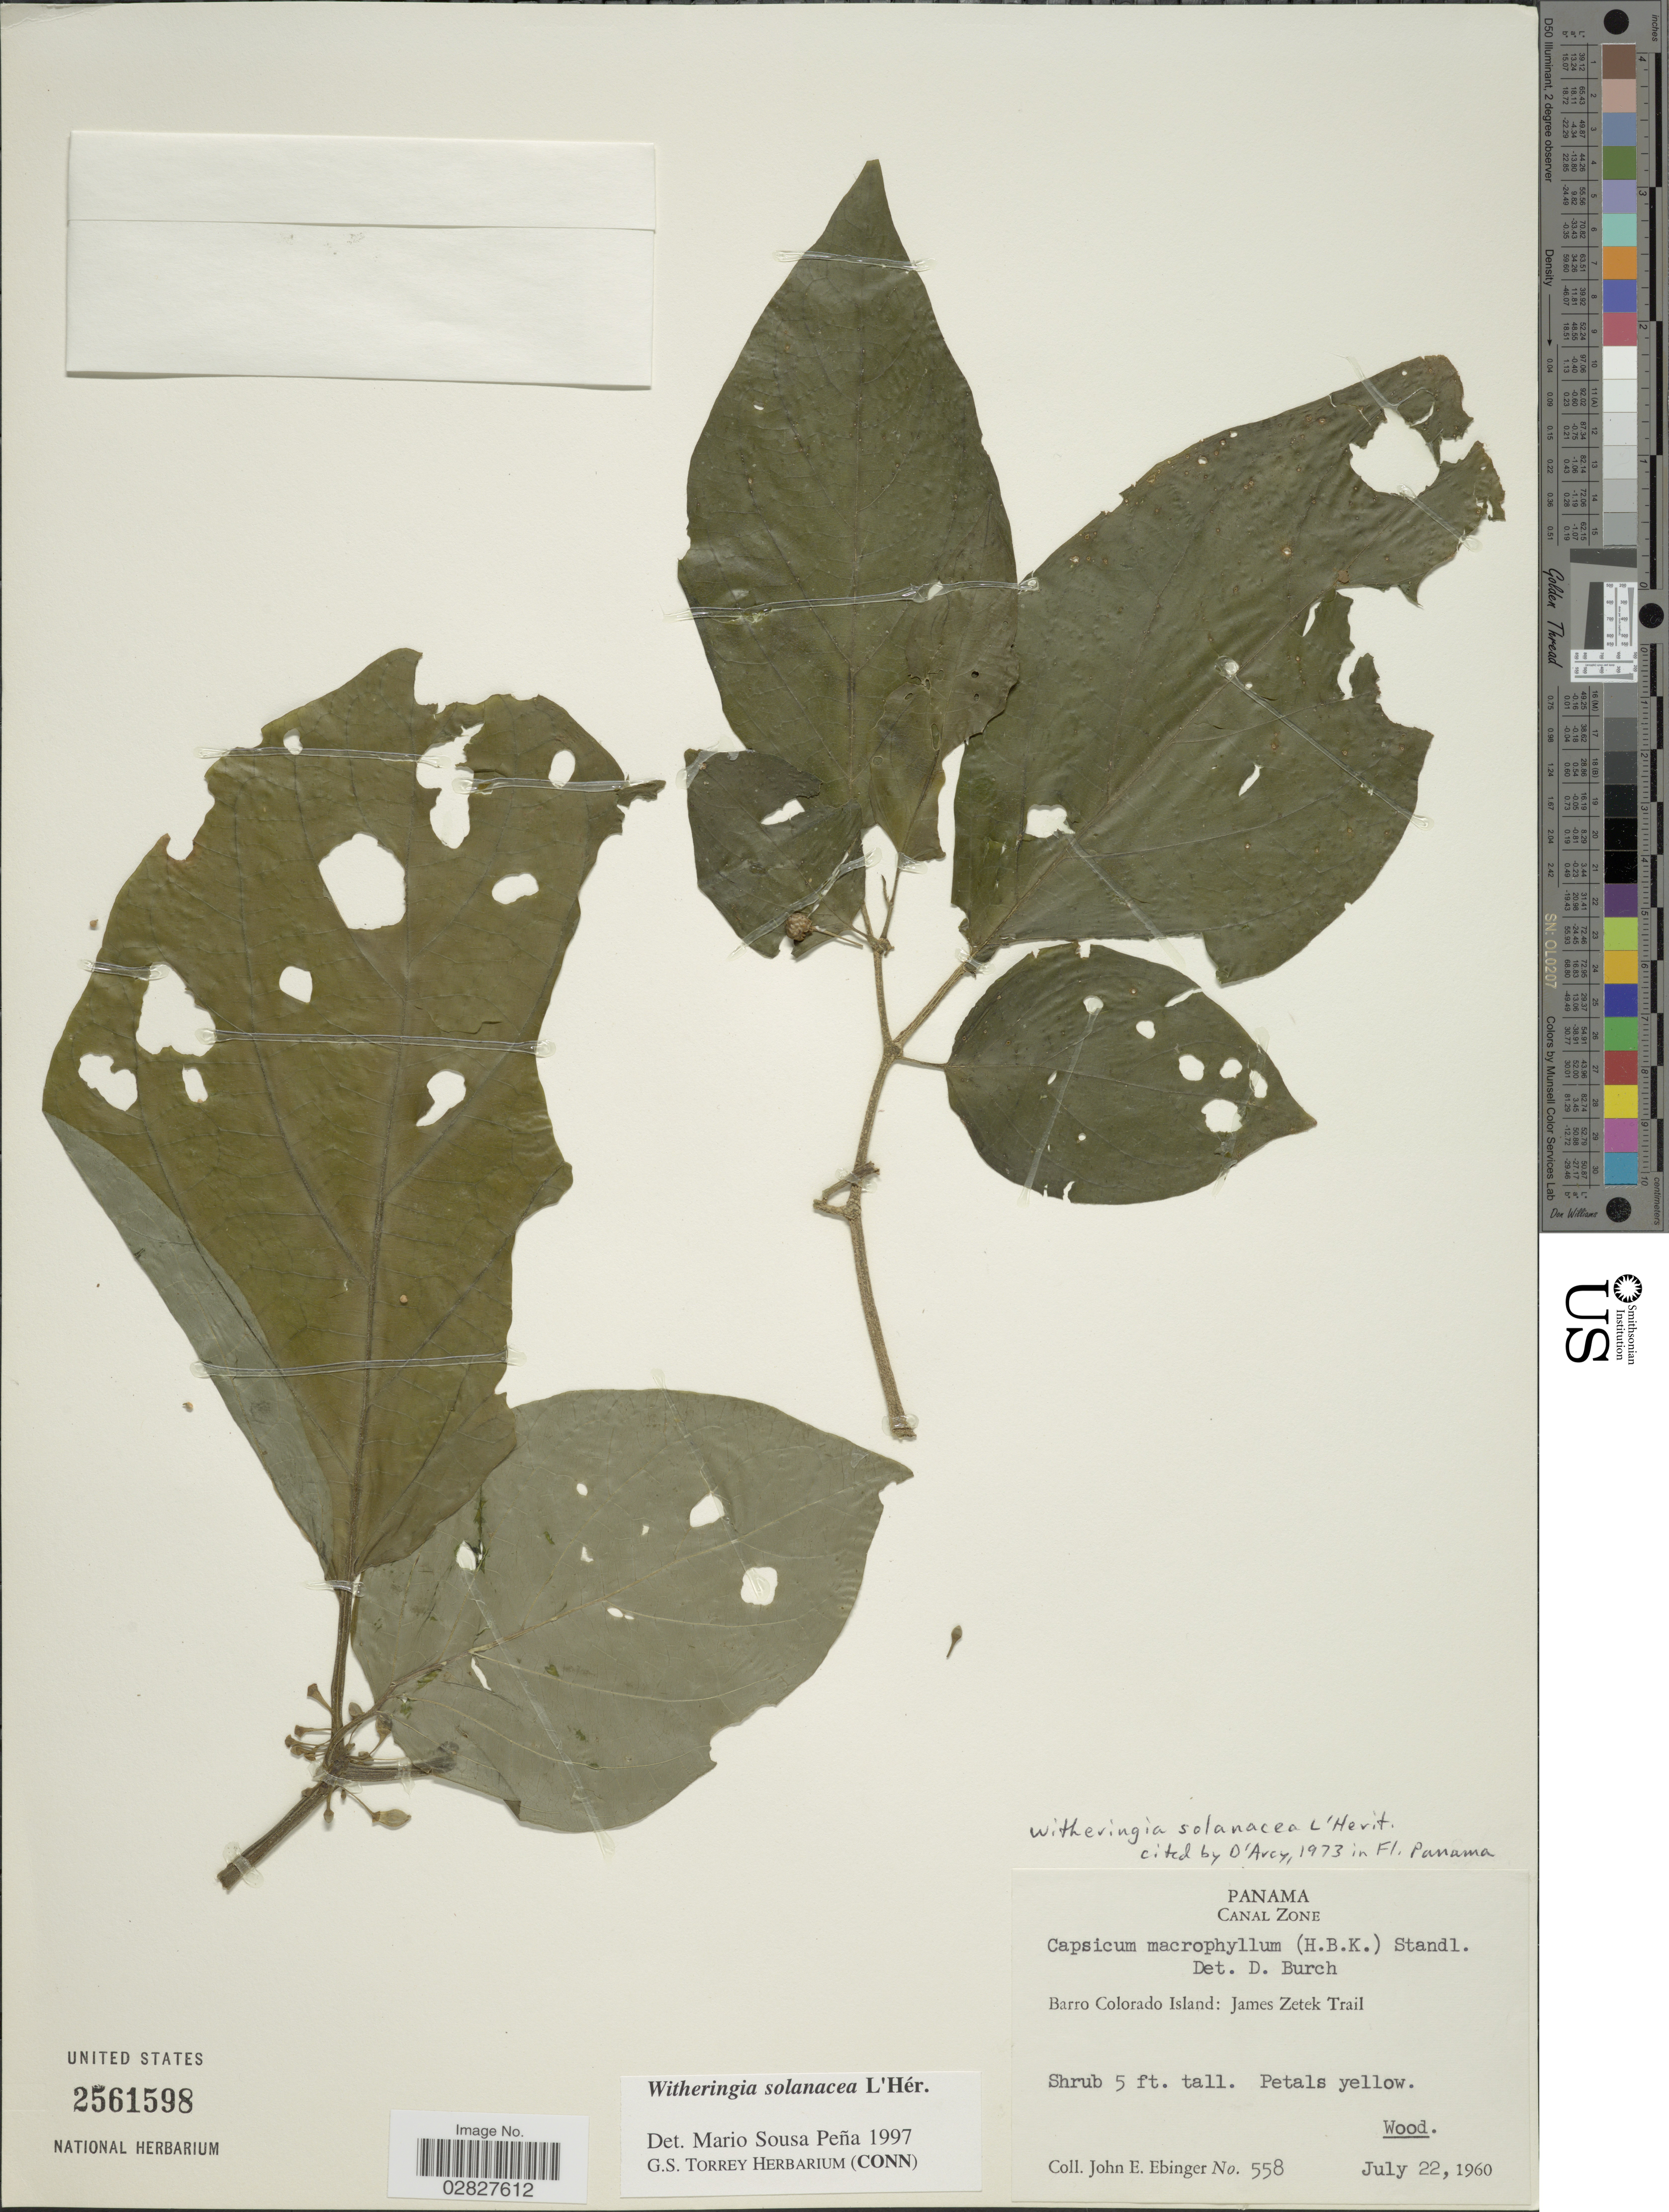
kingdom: Plantae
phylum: Tracheophyta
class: Magnoliopsida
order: Solanales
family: Solanaceae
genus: Witheringia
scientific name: Witheringia solanacea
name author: L'Hér.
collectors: J. Ebinger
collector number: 558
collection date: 1960-07-22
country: Panama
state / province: Panamá Oeste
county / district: Canal Zone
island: Barro Colorado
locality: Canal Zone, Barro Colorado Island: James Zetek Trail.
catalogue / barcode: US 2561598